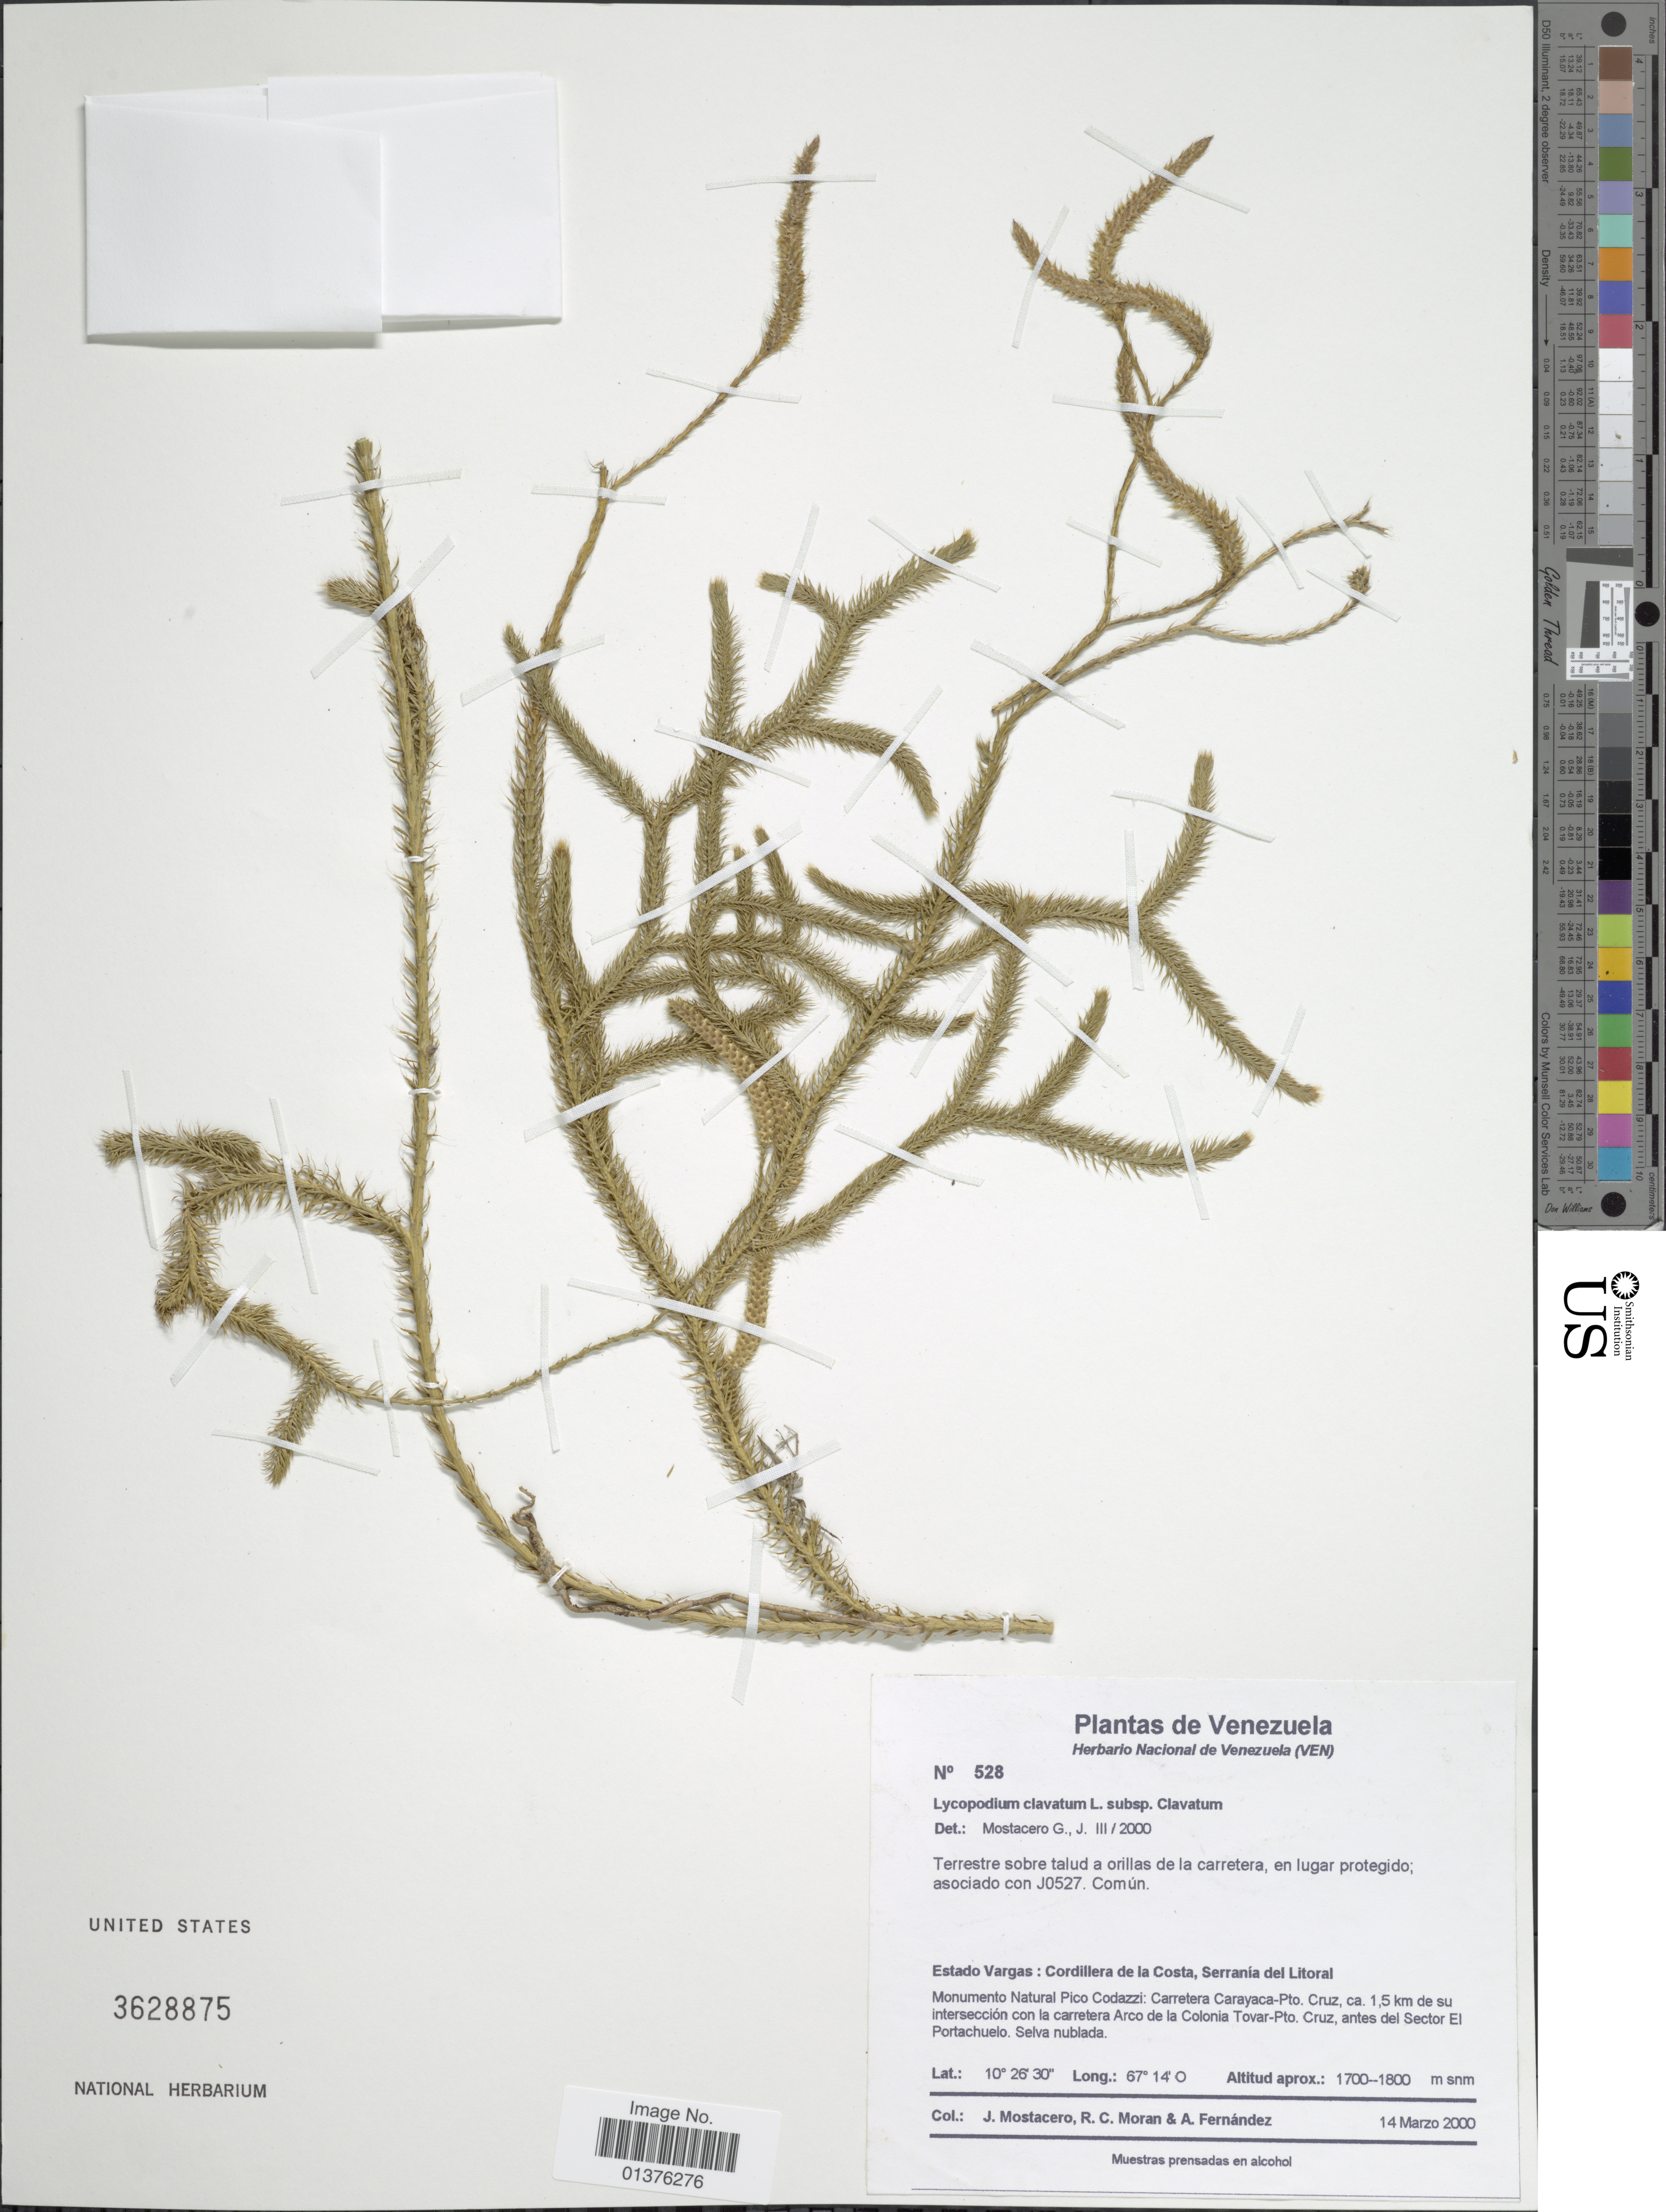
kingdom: Plantae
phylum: Tracheophyta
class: Lycopodiopsida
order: Lycopodiales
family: Lycopodiaceae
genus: Lycopodium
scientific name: Lycopodium clavatum subsp. clavatum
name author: L.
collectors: J. Mostacero & R. Castillo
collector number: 528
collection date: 2000-03-14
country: Venezuela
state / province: Vargas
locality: Cordillera de la Costa, Serrania del Litoral, Monumento Natural Pico Codazzi: Caretera Carayaca-Pto. Cruz, ca. 1,5 km de su interseccion con la carretera Arco de la Colonia Tovar-Pto. Cruz, antes del Sector El Portachuelo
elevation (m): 1700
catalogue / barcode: US 3628875